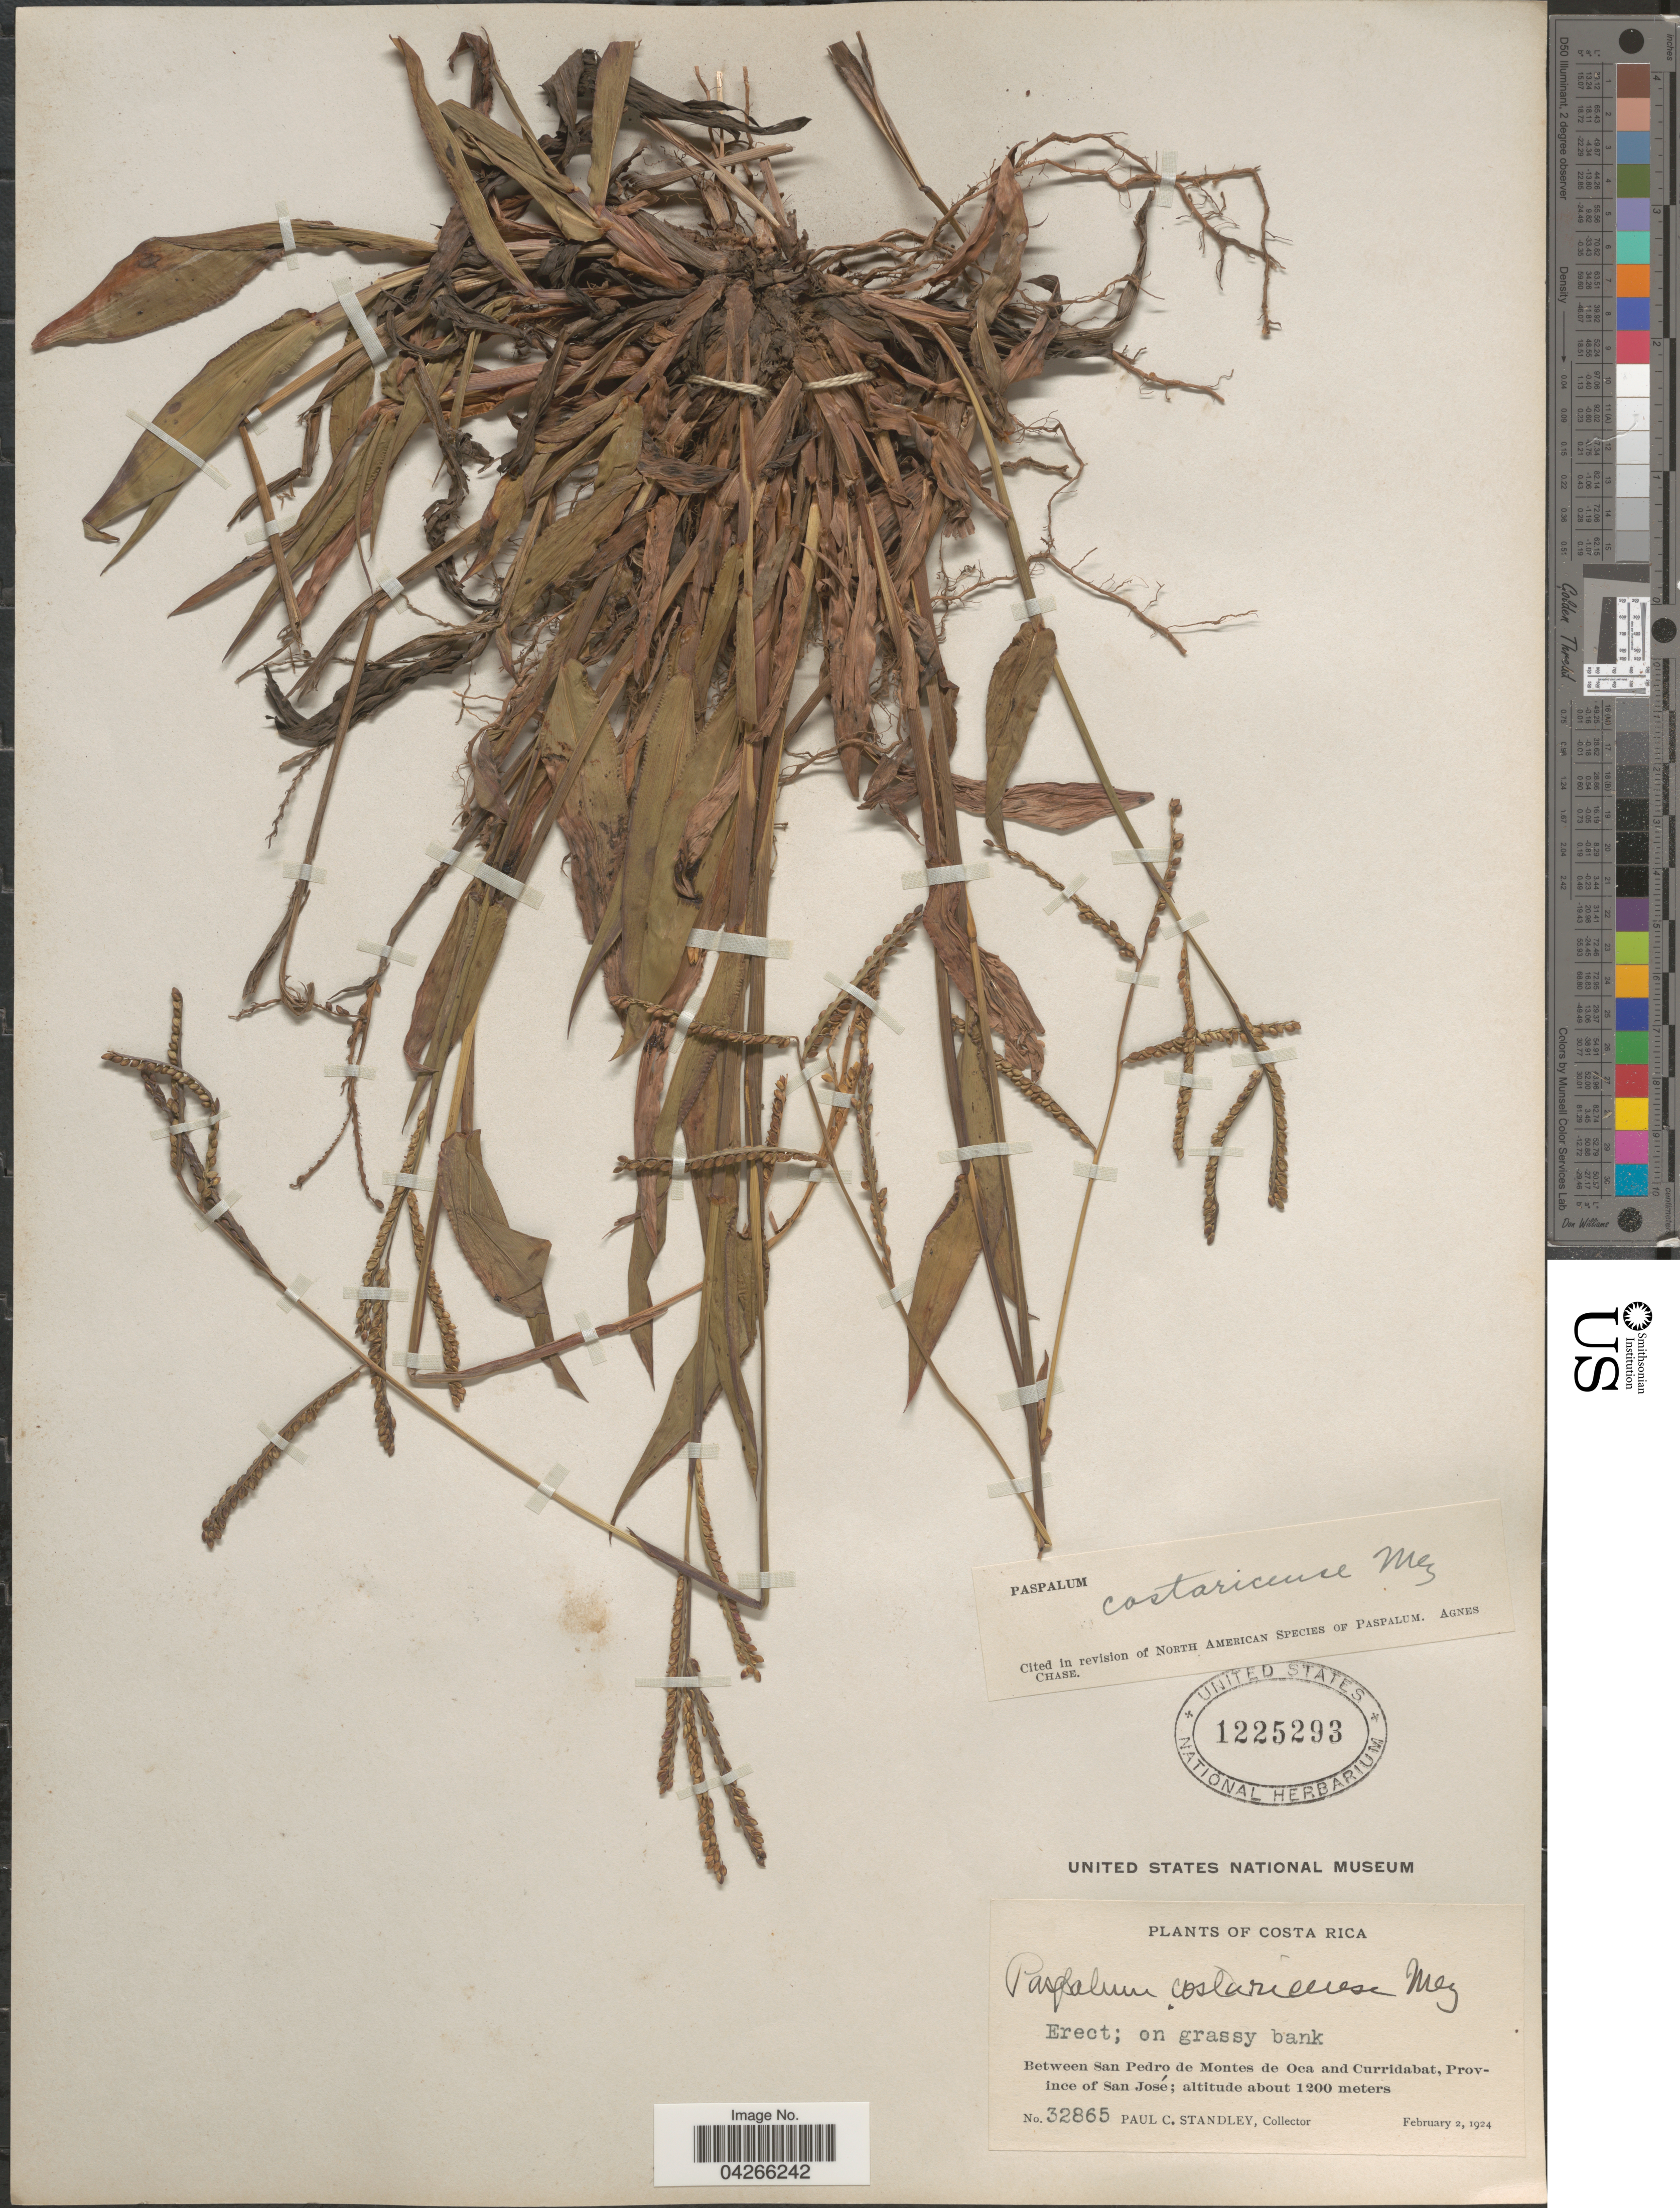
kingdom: Plantae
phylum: Tracheophyta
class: Liliopsida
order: Poales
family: Poaceae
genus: Paspalum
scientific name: Paspalum costaricense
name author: Mez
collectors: P. C. Standley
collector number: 32865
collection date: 1924-02-02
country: Costa Rica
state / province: San José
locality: Between San Pedro de Montes de Oca and Curridabat.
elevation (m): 1200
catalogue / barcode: US 1225293